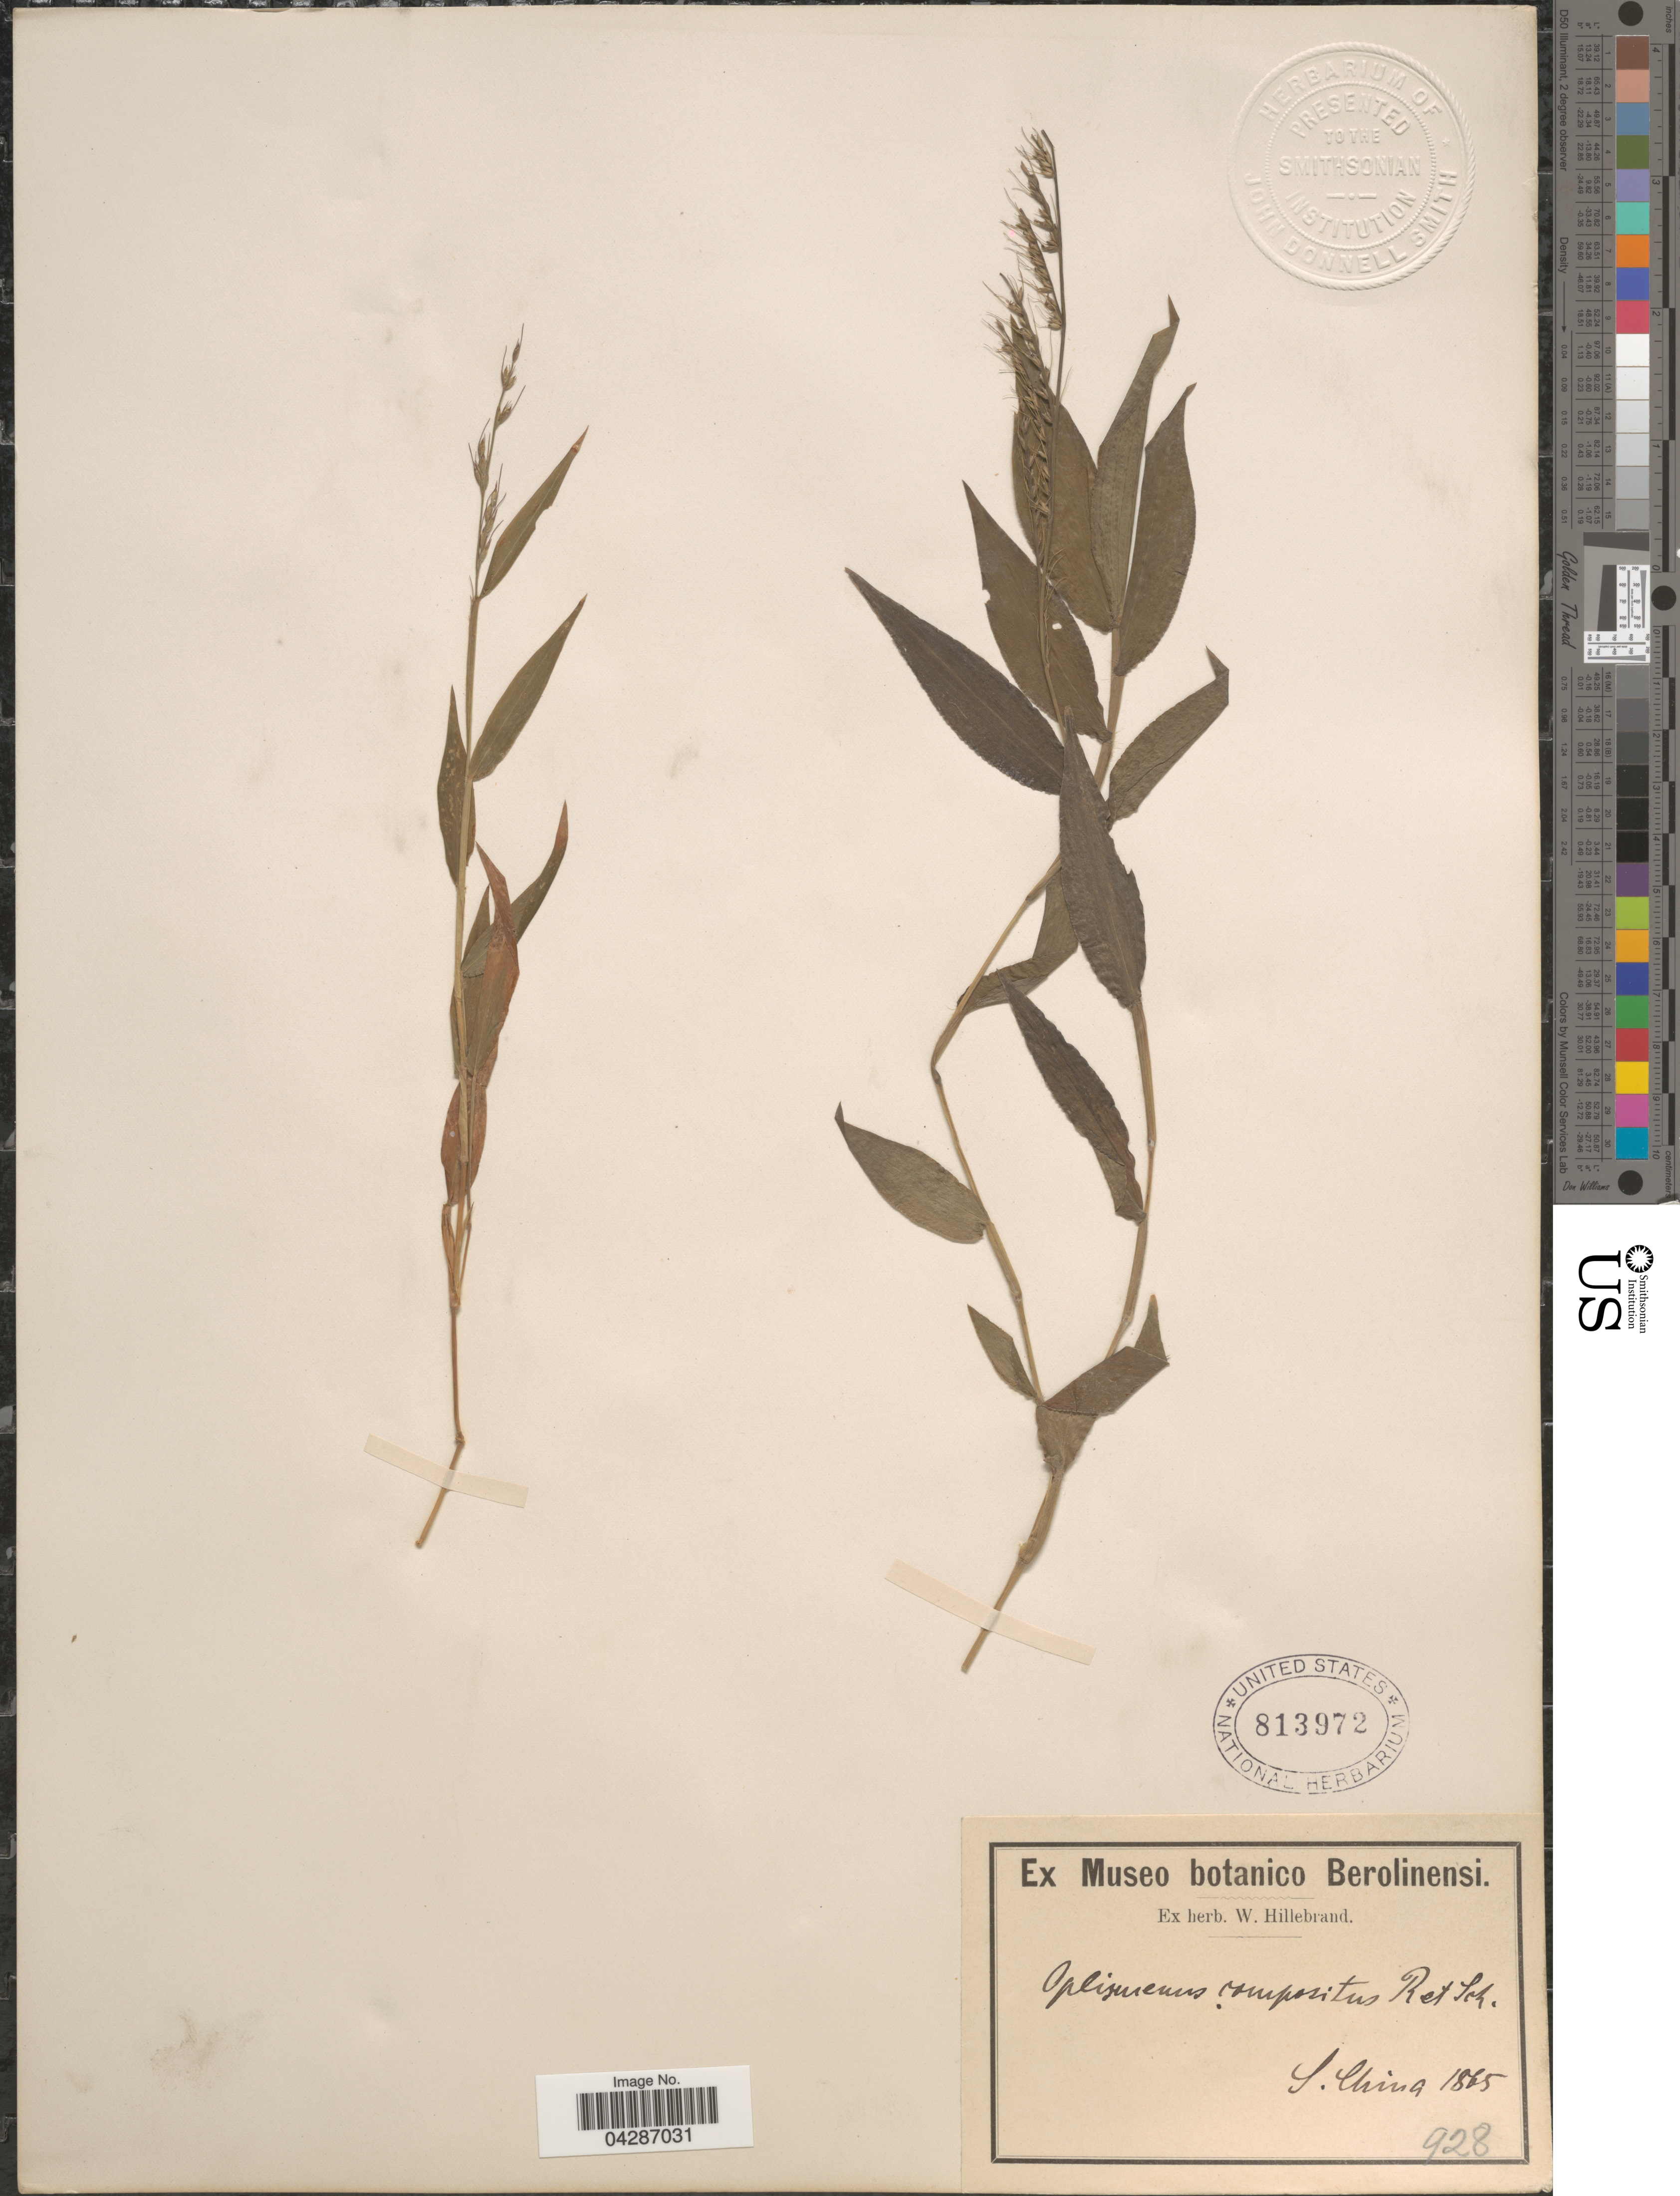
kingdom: Plantae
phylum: Tracheophyta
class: Liliopsida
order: Poales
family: Poaceae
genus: Oplismenus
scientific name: Oplismenus compositus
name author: (L.) P. Beauv.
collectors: S. Ching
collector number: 928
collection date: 1865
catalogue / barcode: US 813972